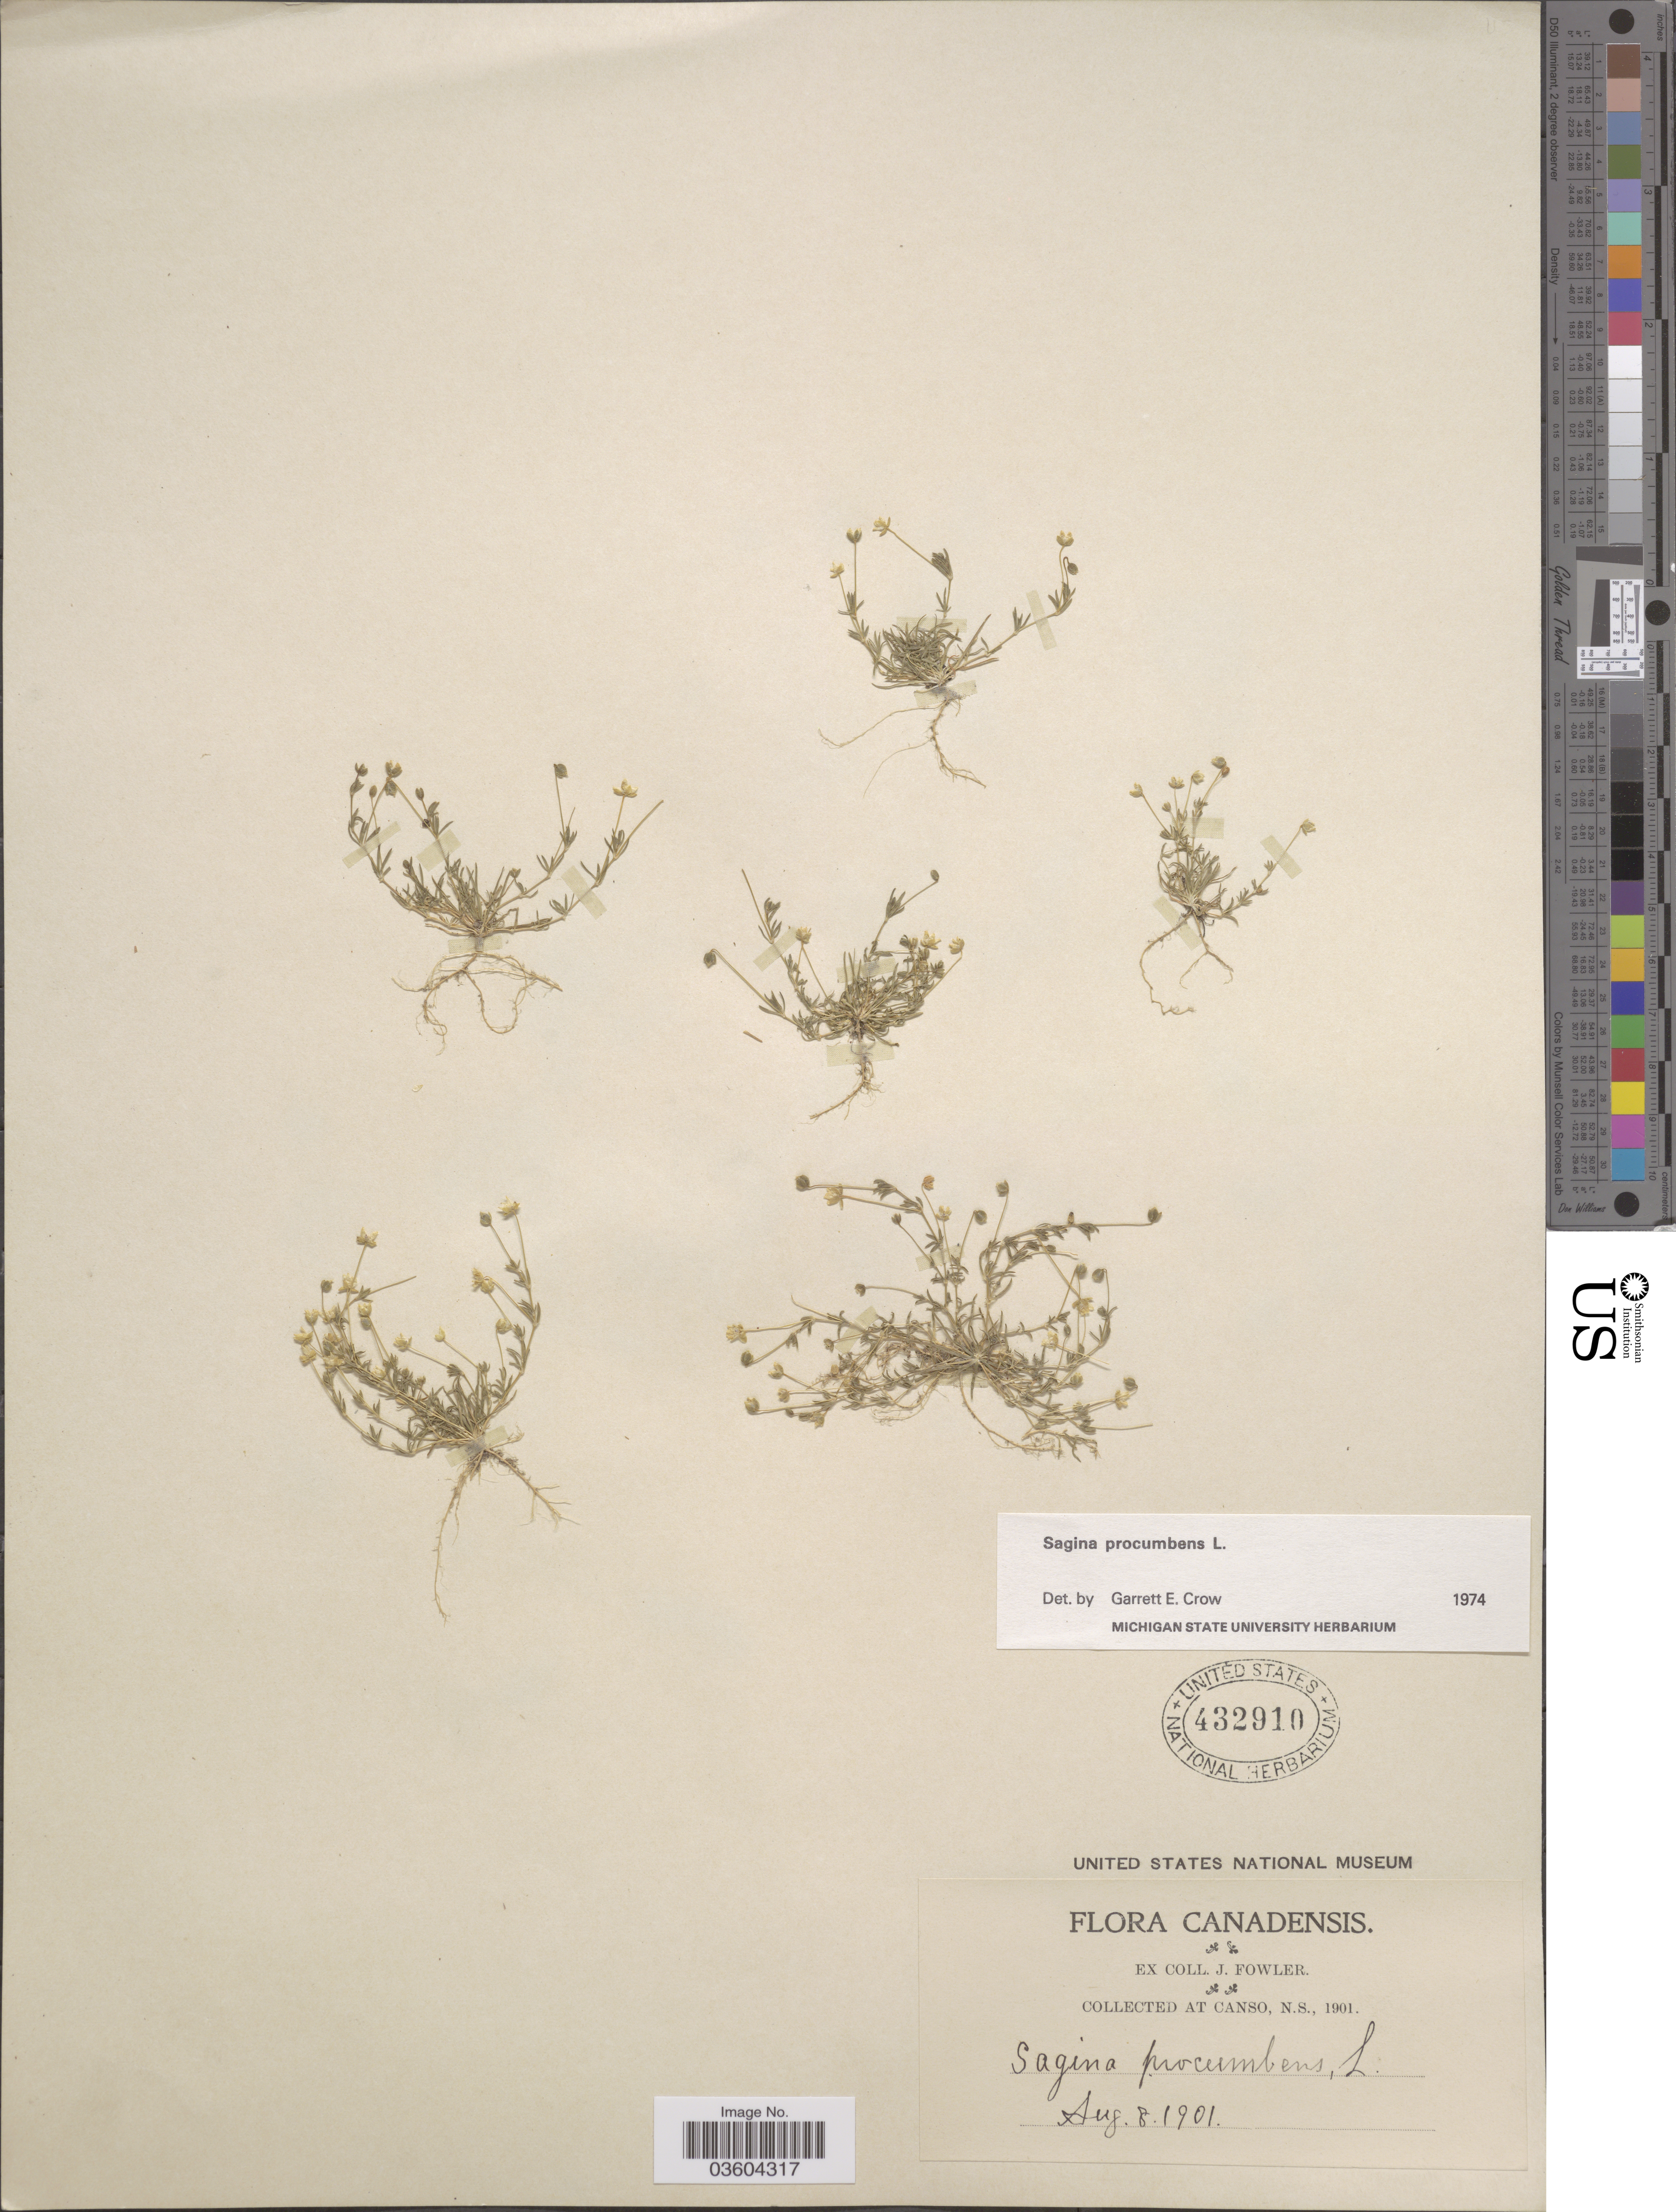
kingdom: Plantae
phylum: Tracheophyta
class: Magnoliopsida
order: Caryophyllales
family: Caryophyllaceae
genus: Sagina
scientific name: Sagina procumbens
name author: L.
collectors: J. Fowler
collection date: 1901-08-08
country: Canada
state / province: Nova Scotia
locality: At Canso.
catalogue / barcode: US 432910